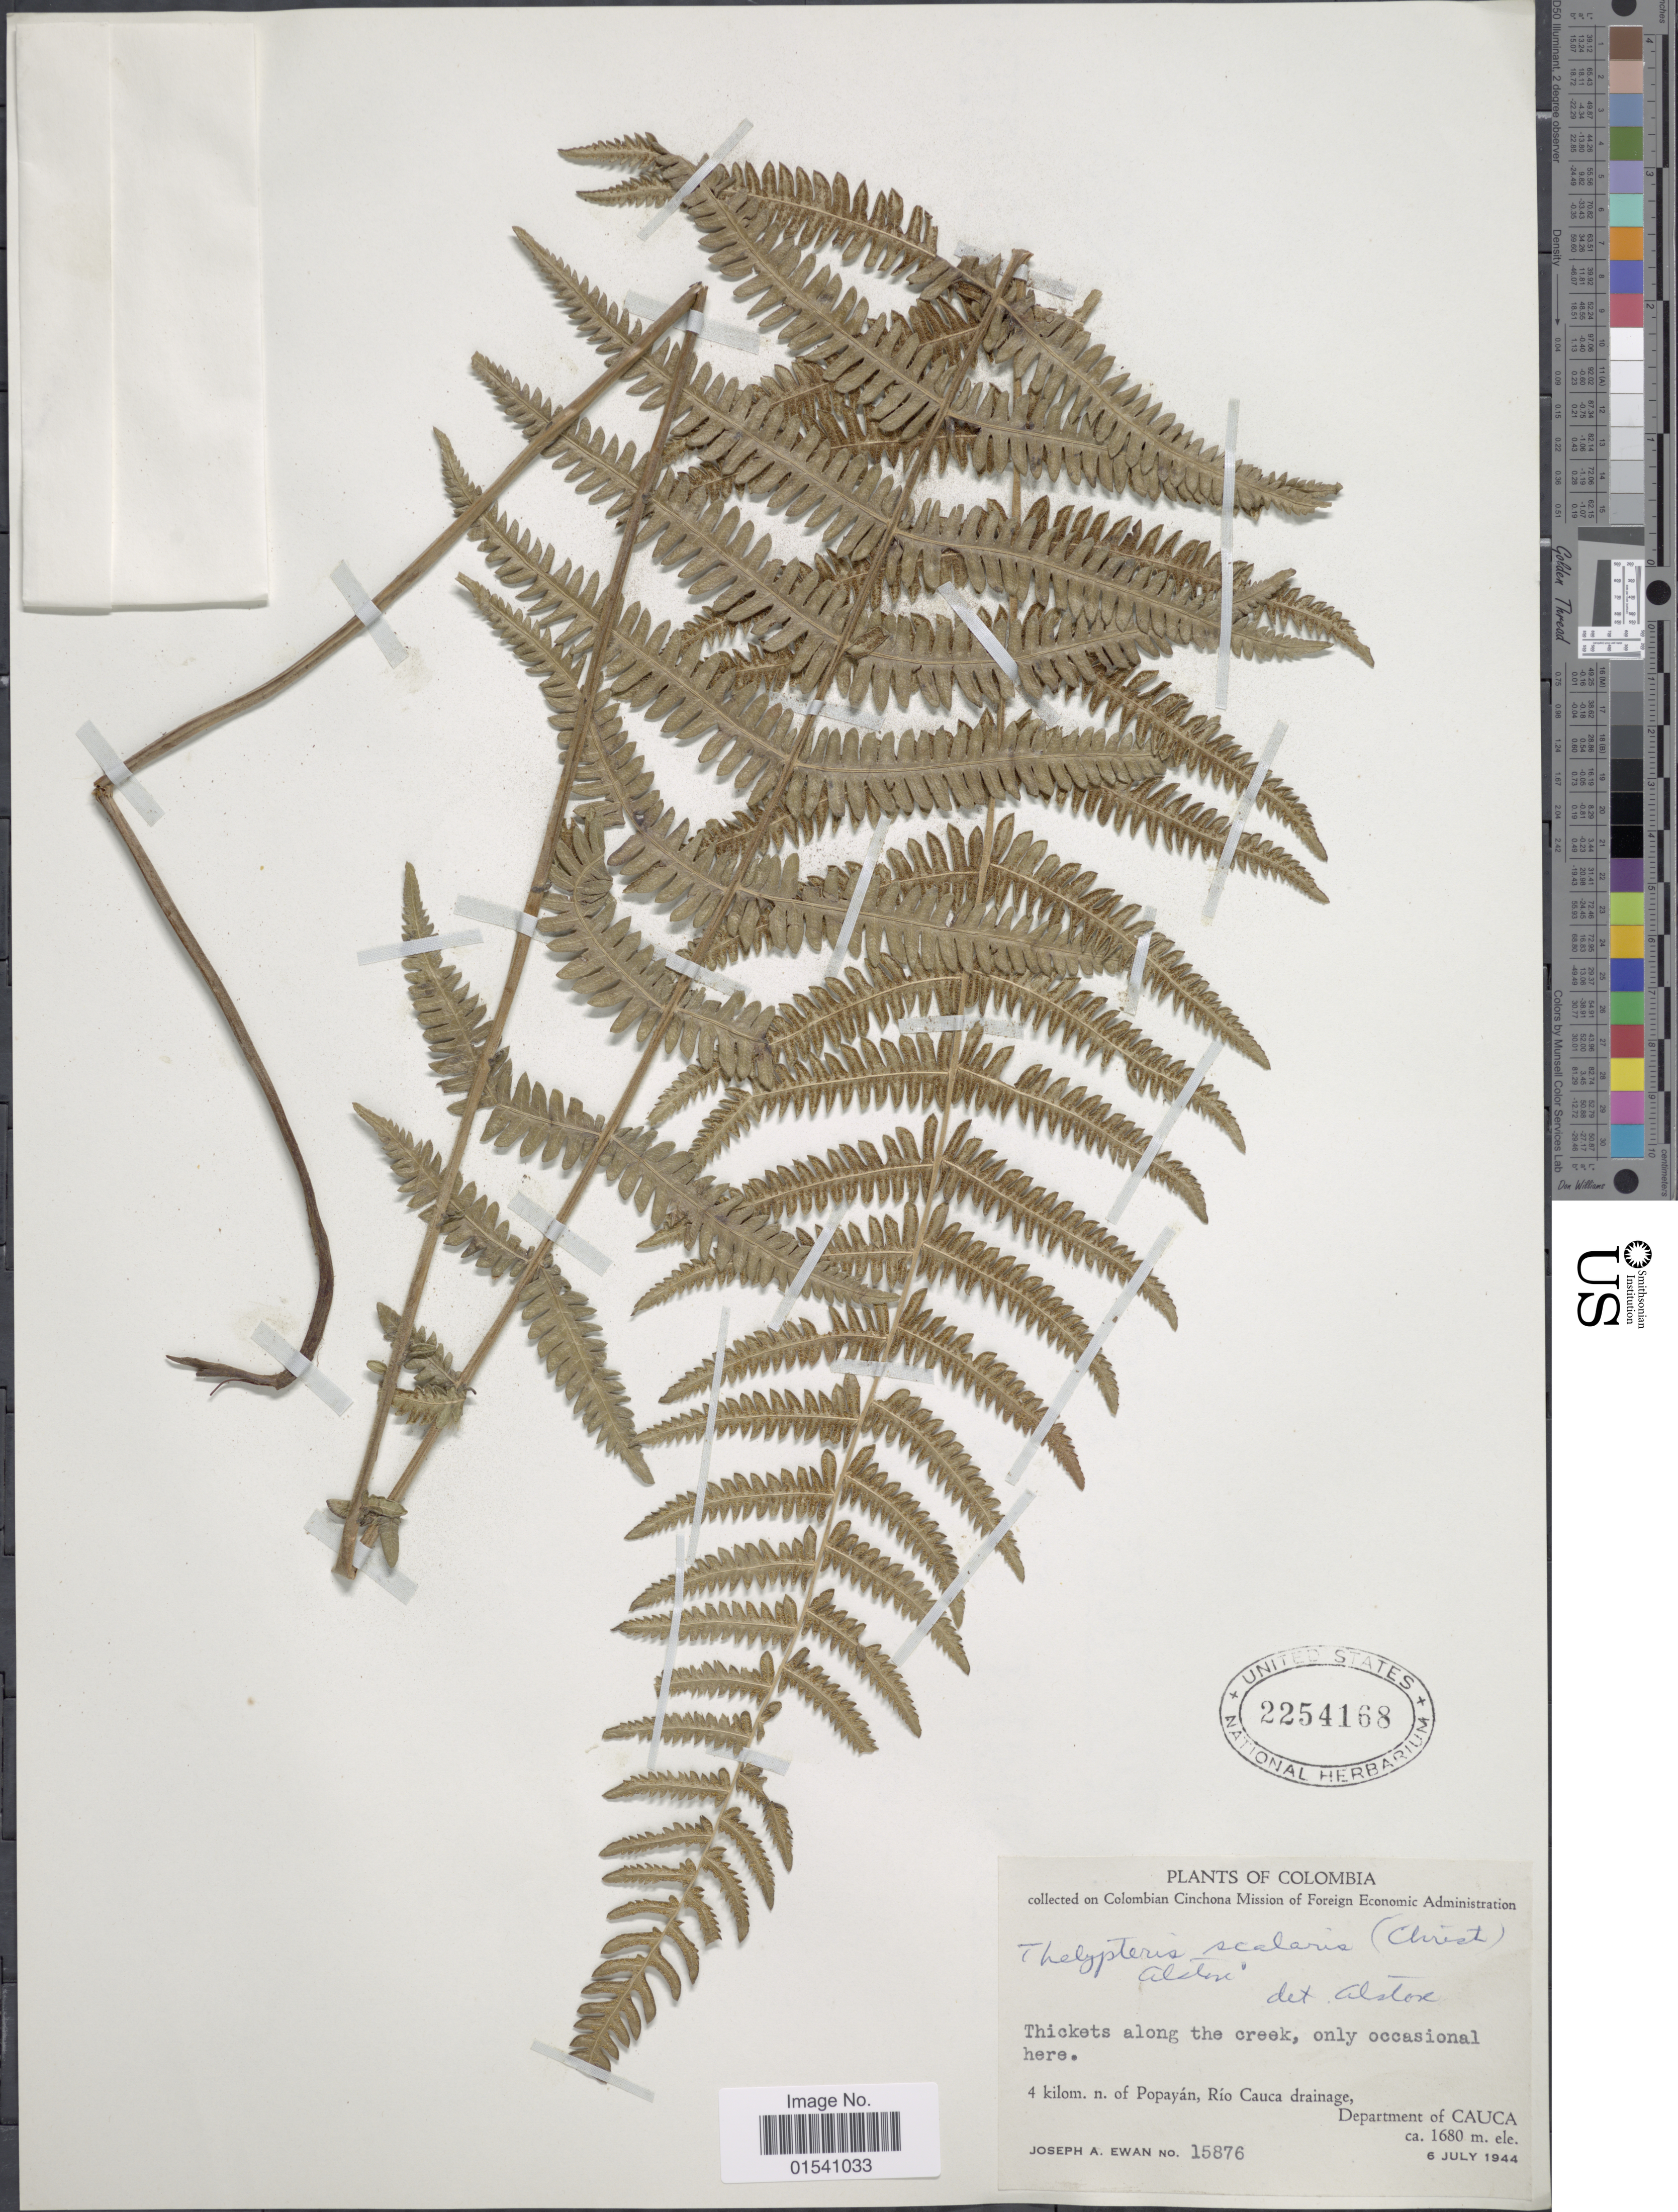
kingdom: Plantae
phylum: Tracheophyta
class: Polypodiopsida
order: Polypodiales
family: Thelypteridaceae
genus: Amauropelta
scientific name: Amauropelta scalaris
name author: (Christ) Á. Löve & D. Löve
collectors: J. A. Ewan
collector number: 15876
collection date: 1944-07-06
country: Colombia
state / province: Cauca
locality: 4 kilom. n. of Popayán, Río Cauca drainage, Department of Cauca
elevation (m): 1680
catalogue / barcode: US 2254168